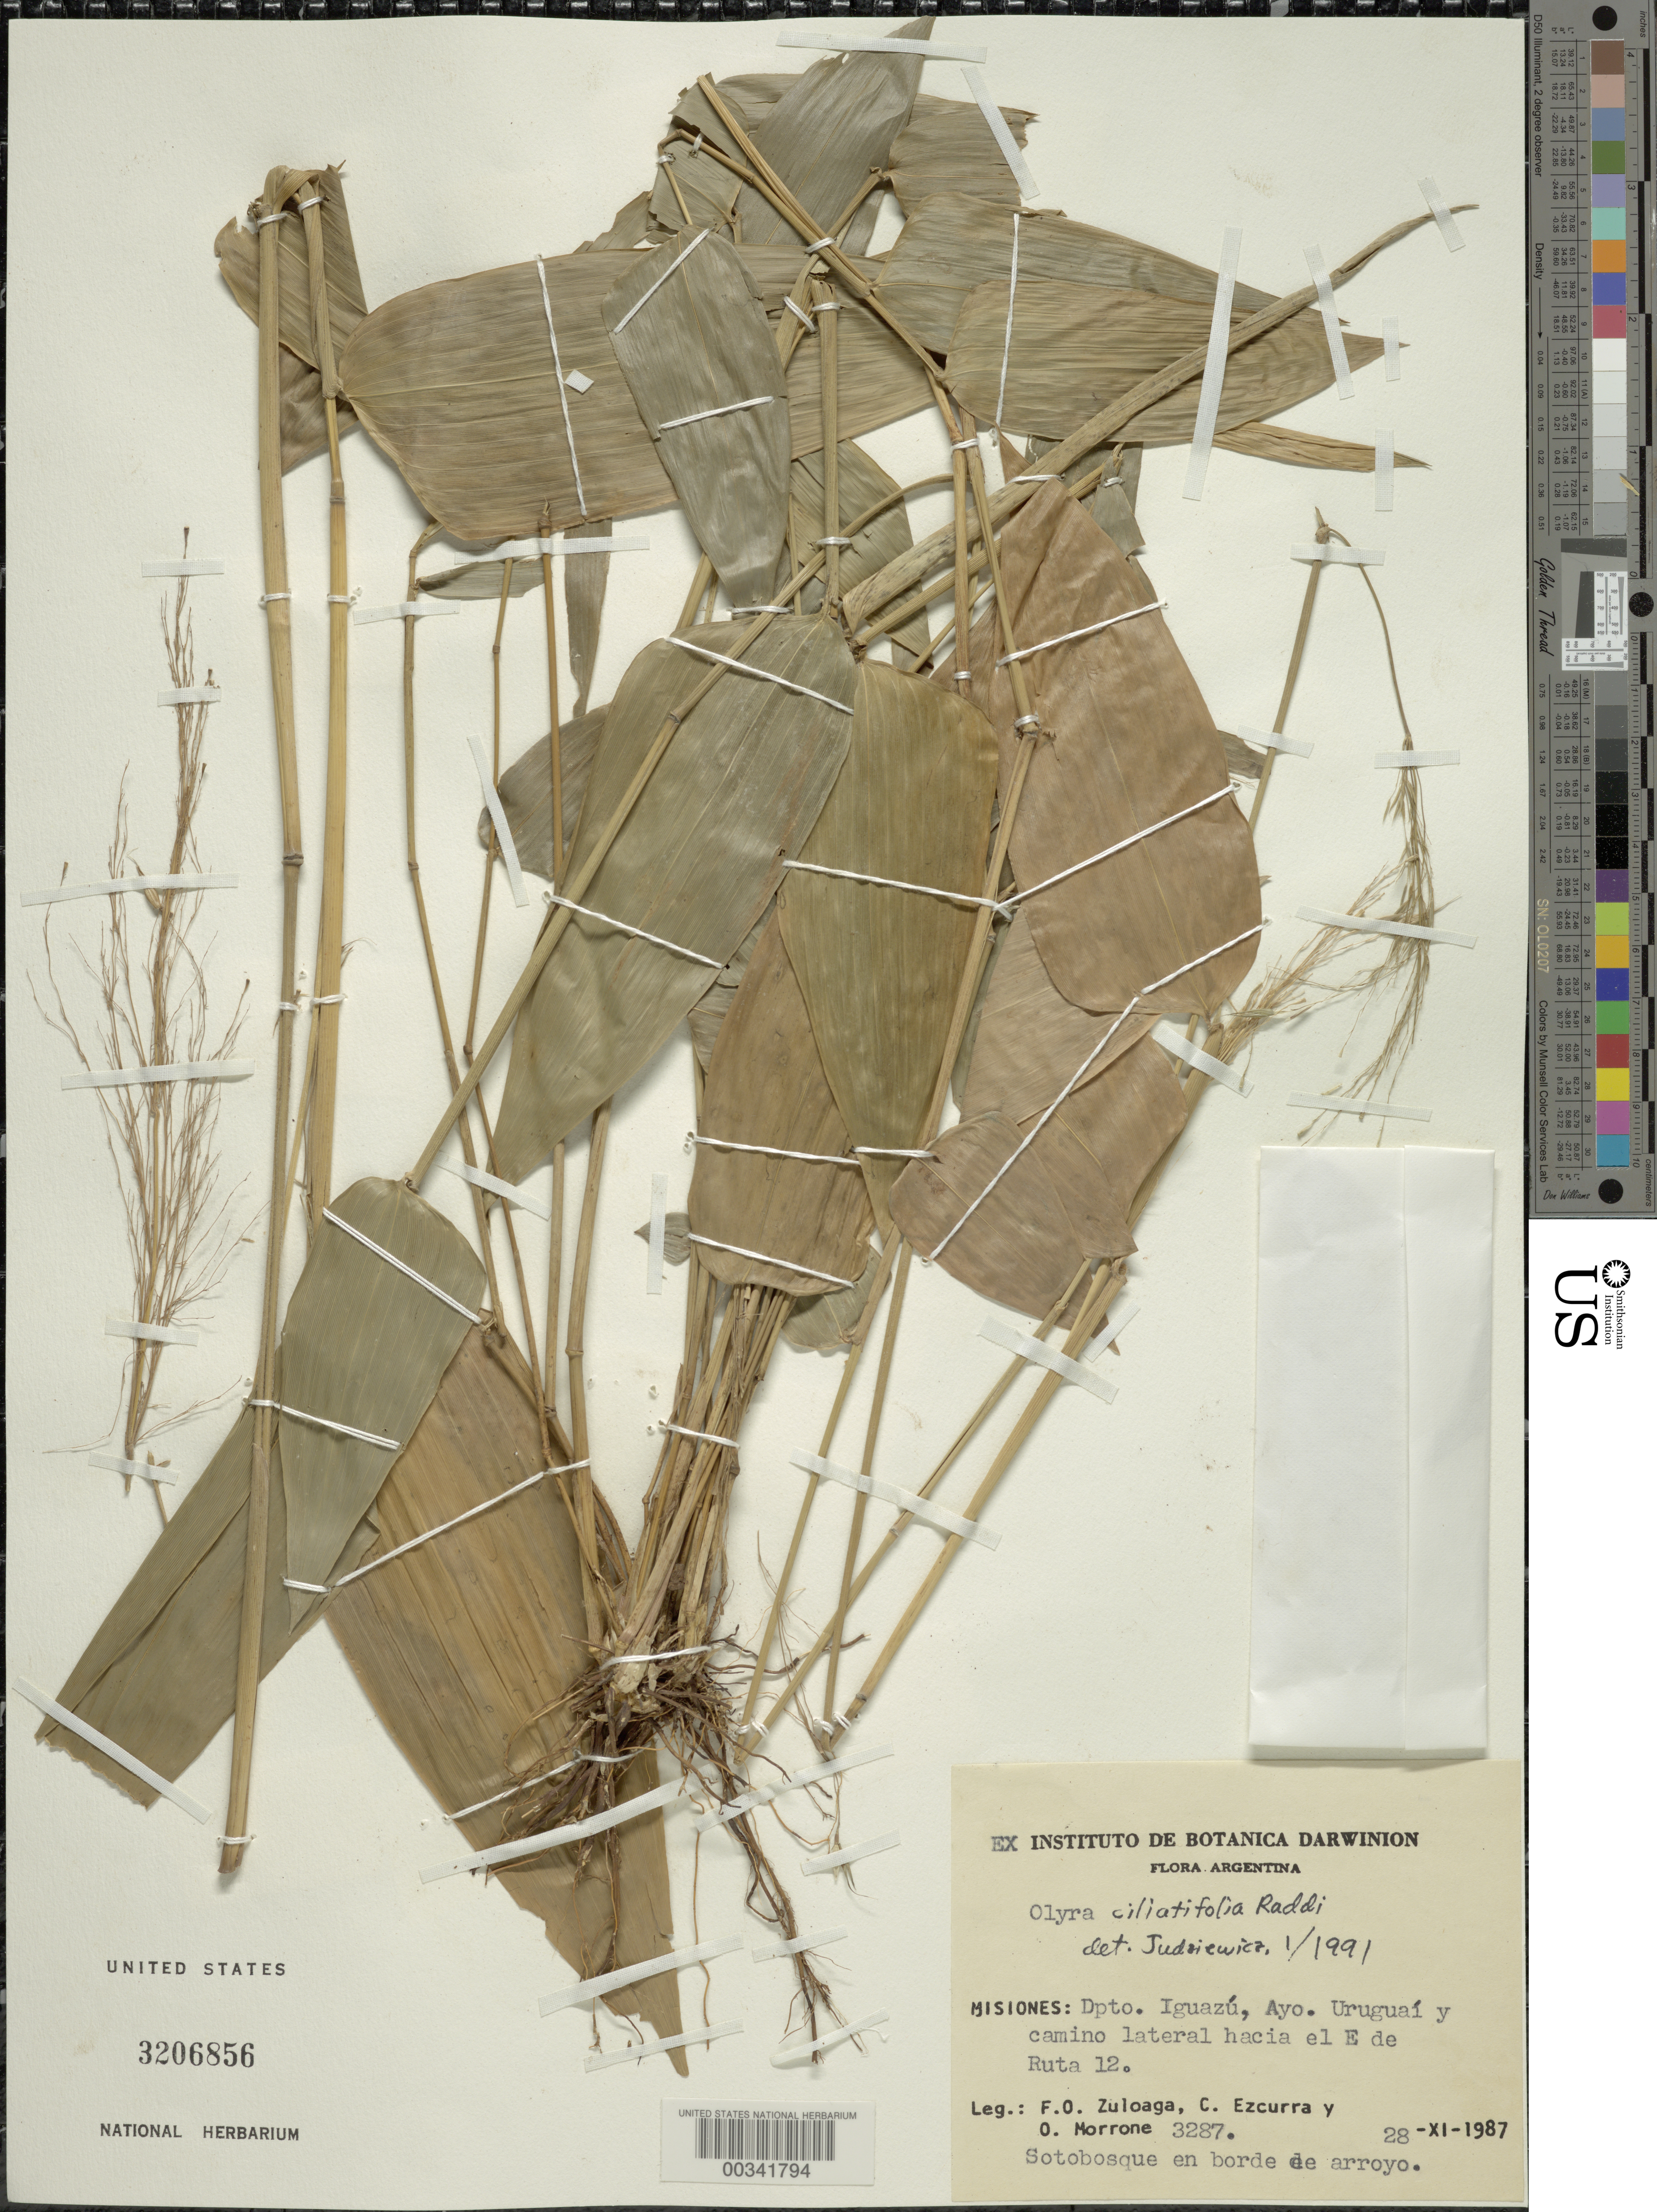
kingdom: Plantae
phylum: Tracheophyta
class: Liliopsida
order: Poales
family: Poaceae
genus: Olyra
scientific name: Olyra ciliatifolia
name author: Raddi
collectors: F. O. Zuloaga, C. Ezcurra & O. N. Morrone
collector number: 3287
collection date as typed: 28 Nov 1987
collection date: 1987-11-28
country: Argentina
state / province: Misiones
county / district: Iguazú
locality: Ayo. Uruguai y Camino lateral hacia el E de ruta 12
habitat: Sotobosque en borde de arroyo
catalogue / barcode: US 3206856